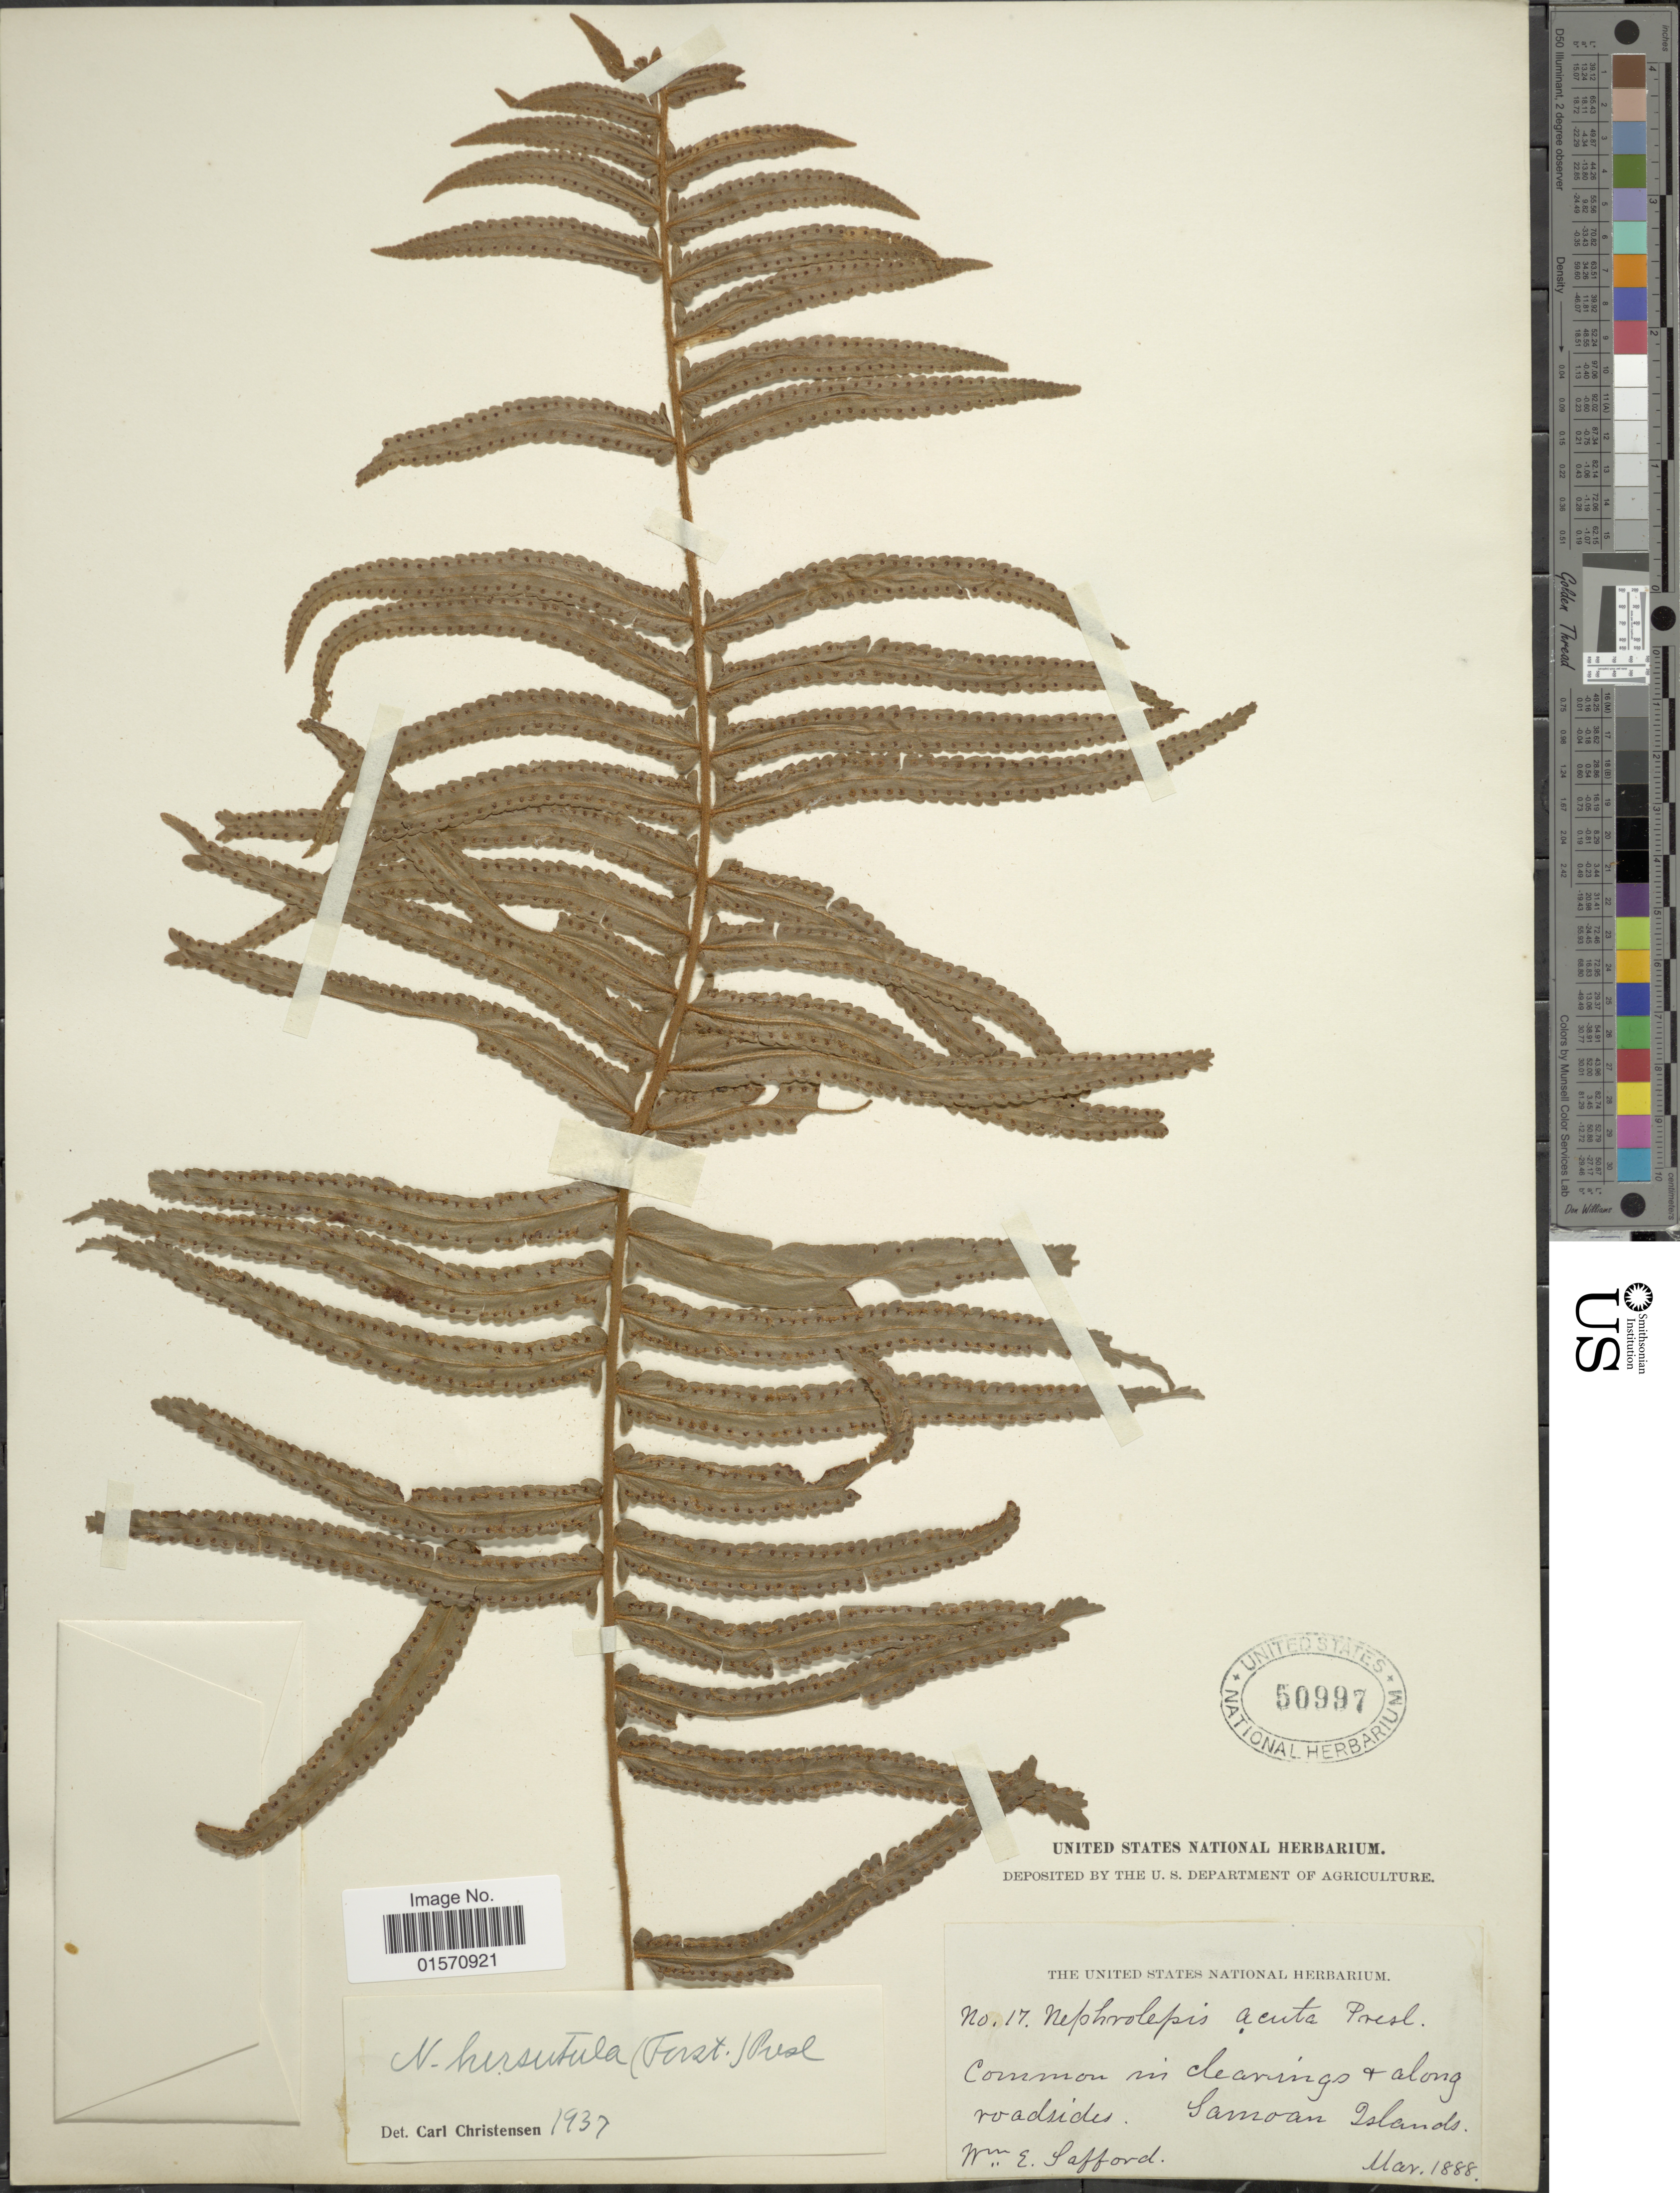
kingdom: Plantae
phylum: Tracheophyta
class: Polypodiopsida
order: Polypodiales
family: Nephrolepidaceae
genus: Nephrolepis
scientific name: Nephrolepis hirsutula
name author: (G. Forst.) C. Presl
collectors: W. E. Safford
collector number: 17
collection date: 1888-03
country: Samoa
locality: Samoan Islands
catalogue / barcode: US 50997